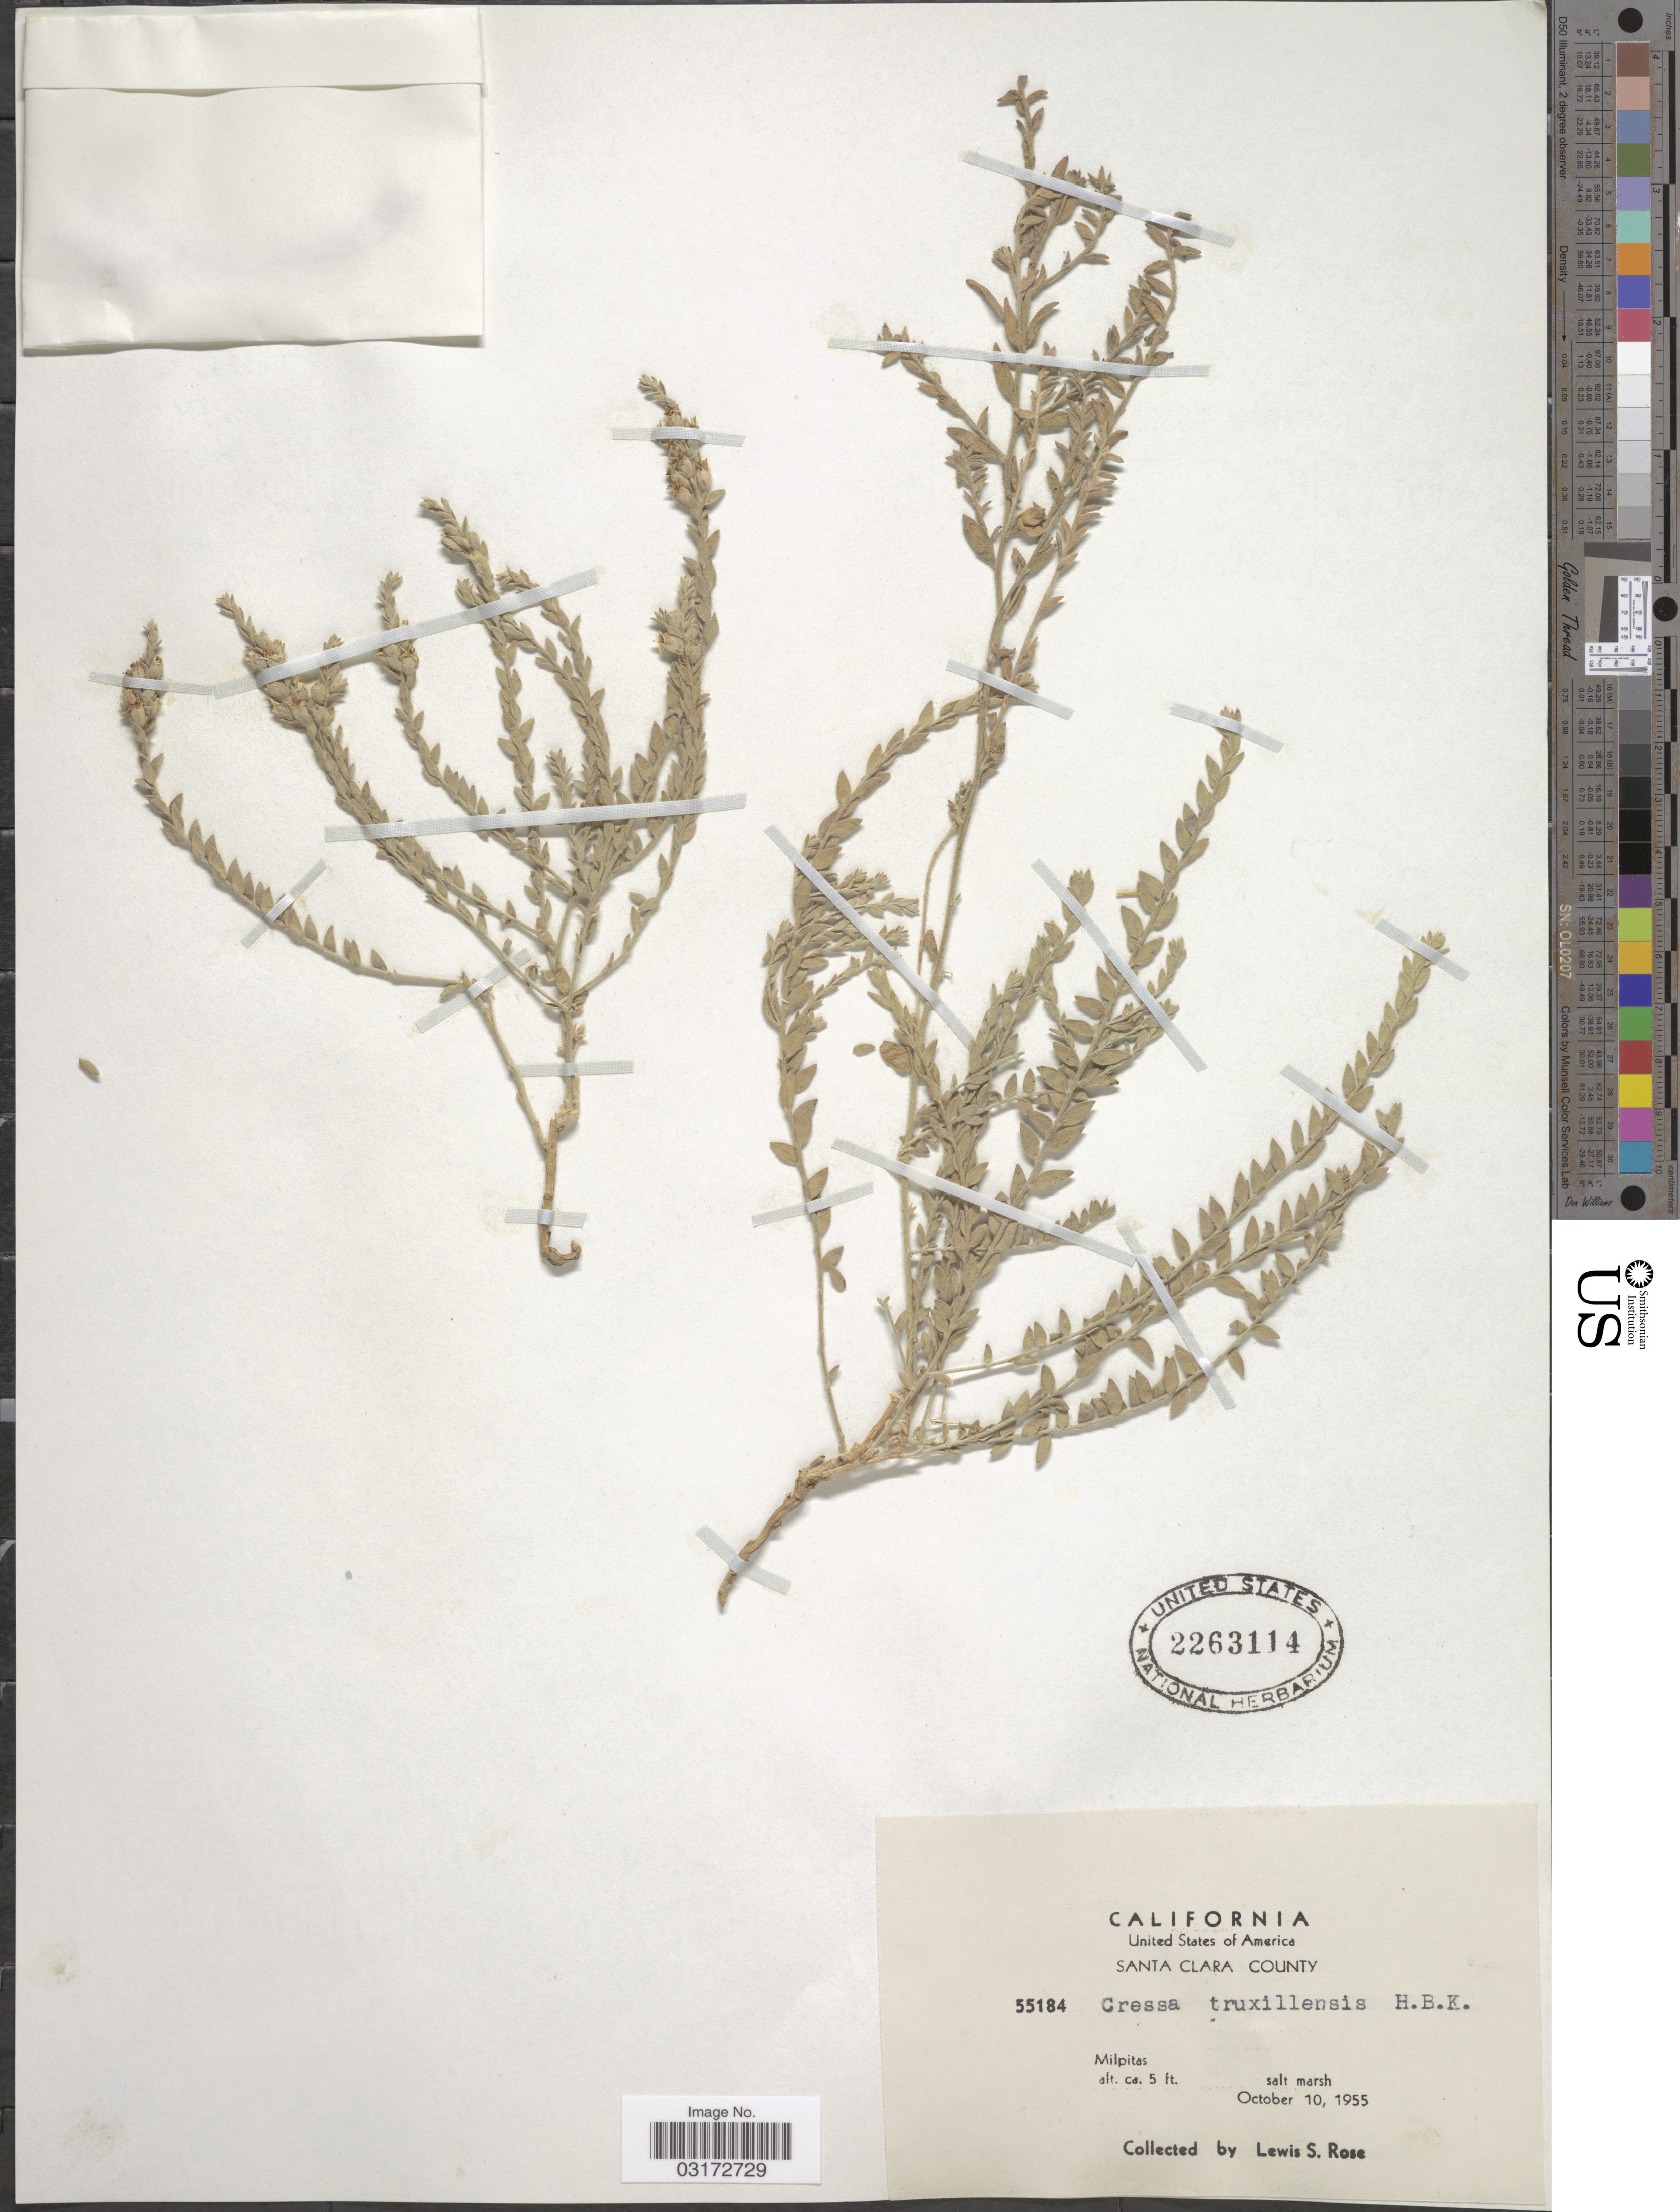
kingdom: Plantae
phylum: Tracheophyta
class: Magnoliopsida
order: Solanales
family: Convolvulaceae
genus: Cressa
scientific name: Cressa truxillensis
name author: Kunth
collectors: L. S. Rose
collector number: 55184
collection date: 1955-10-10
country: United States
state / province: California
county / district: Santa Clara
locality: Santa Clara County. Milpitas.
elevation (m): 2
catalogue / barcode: US 2263114